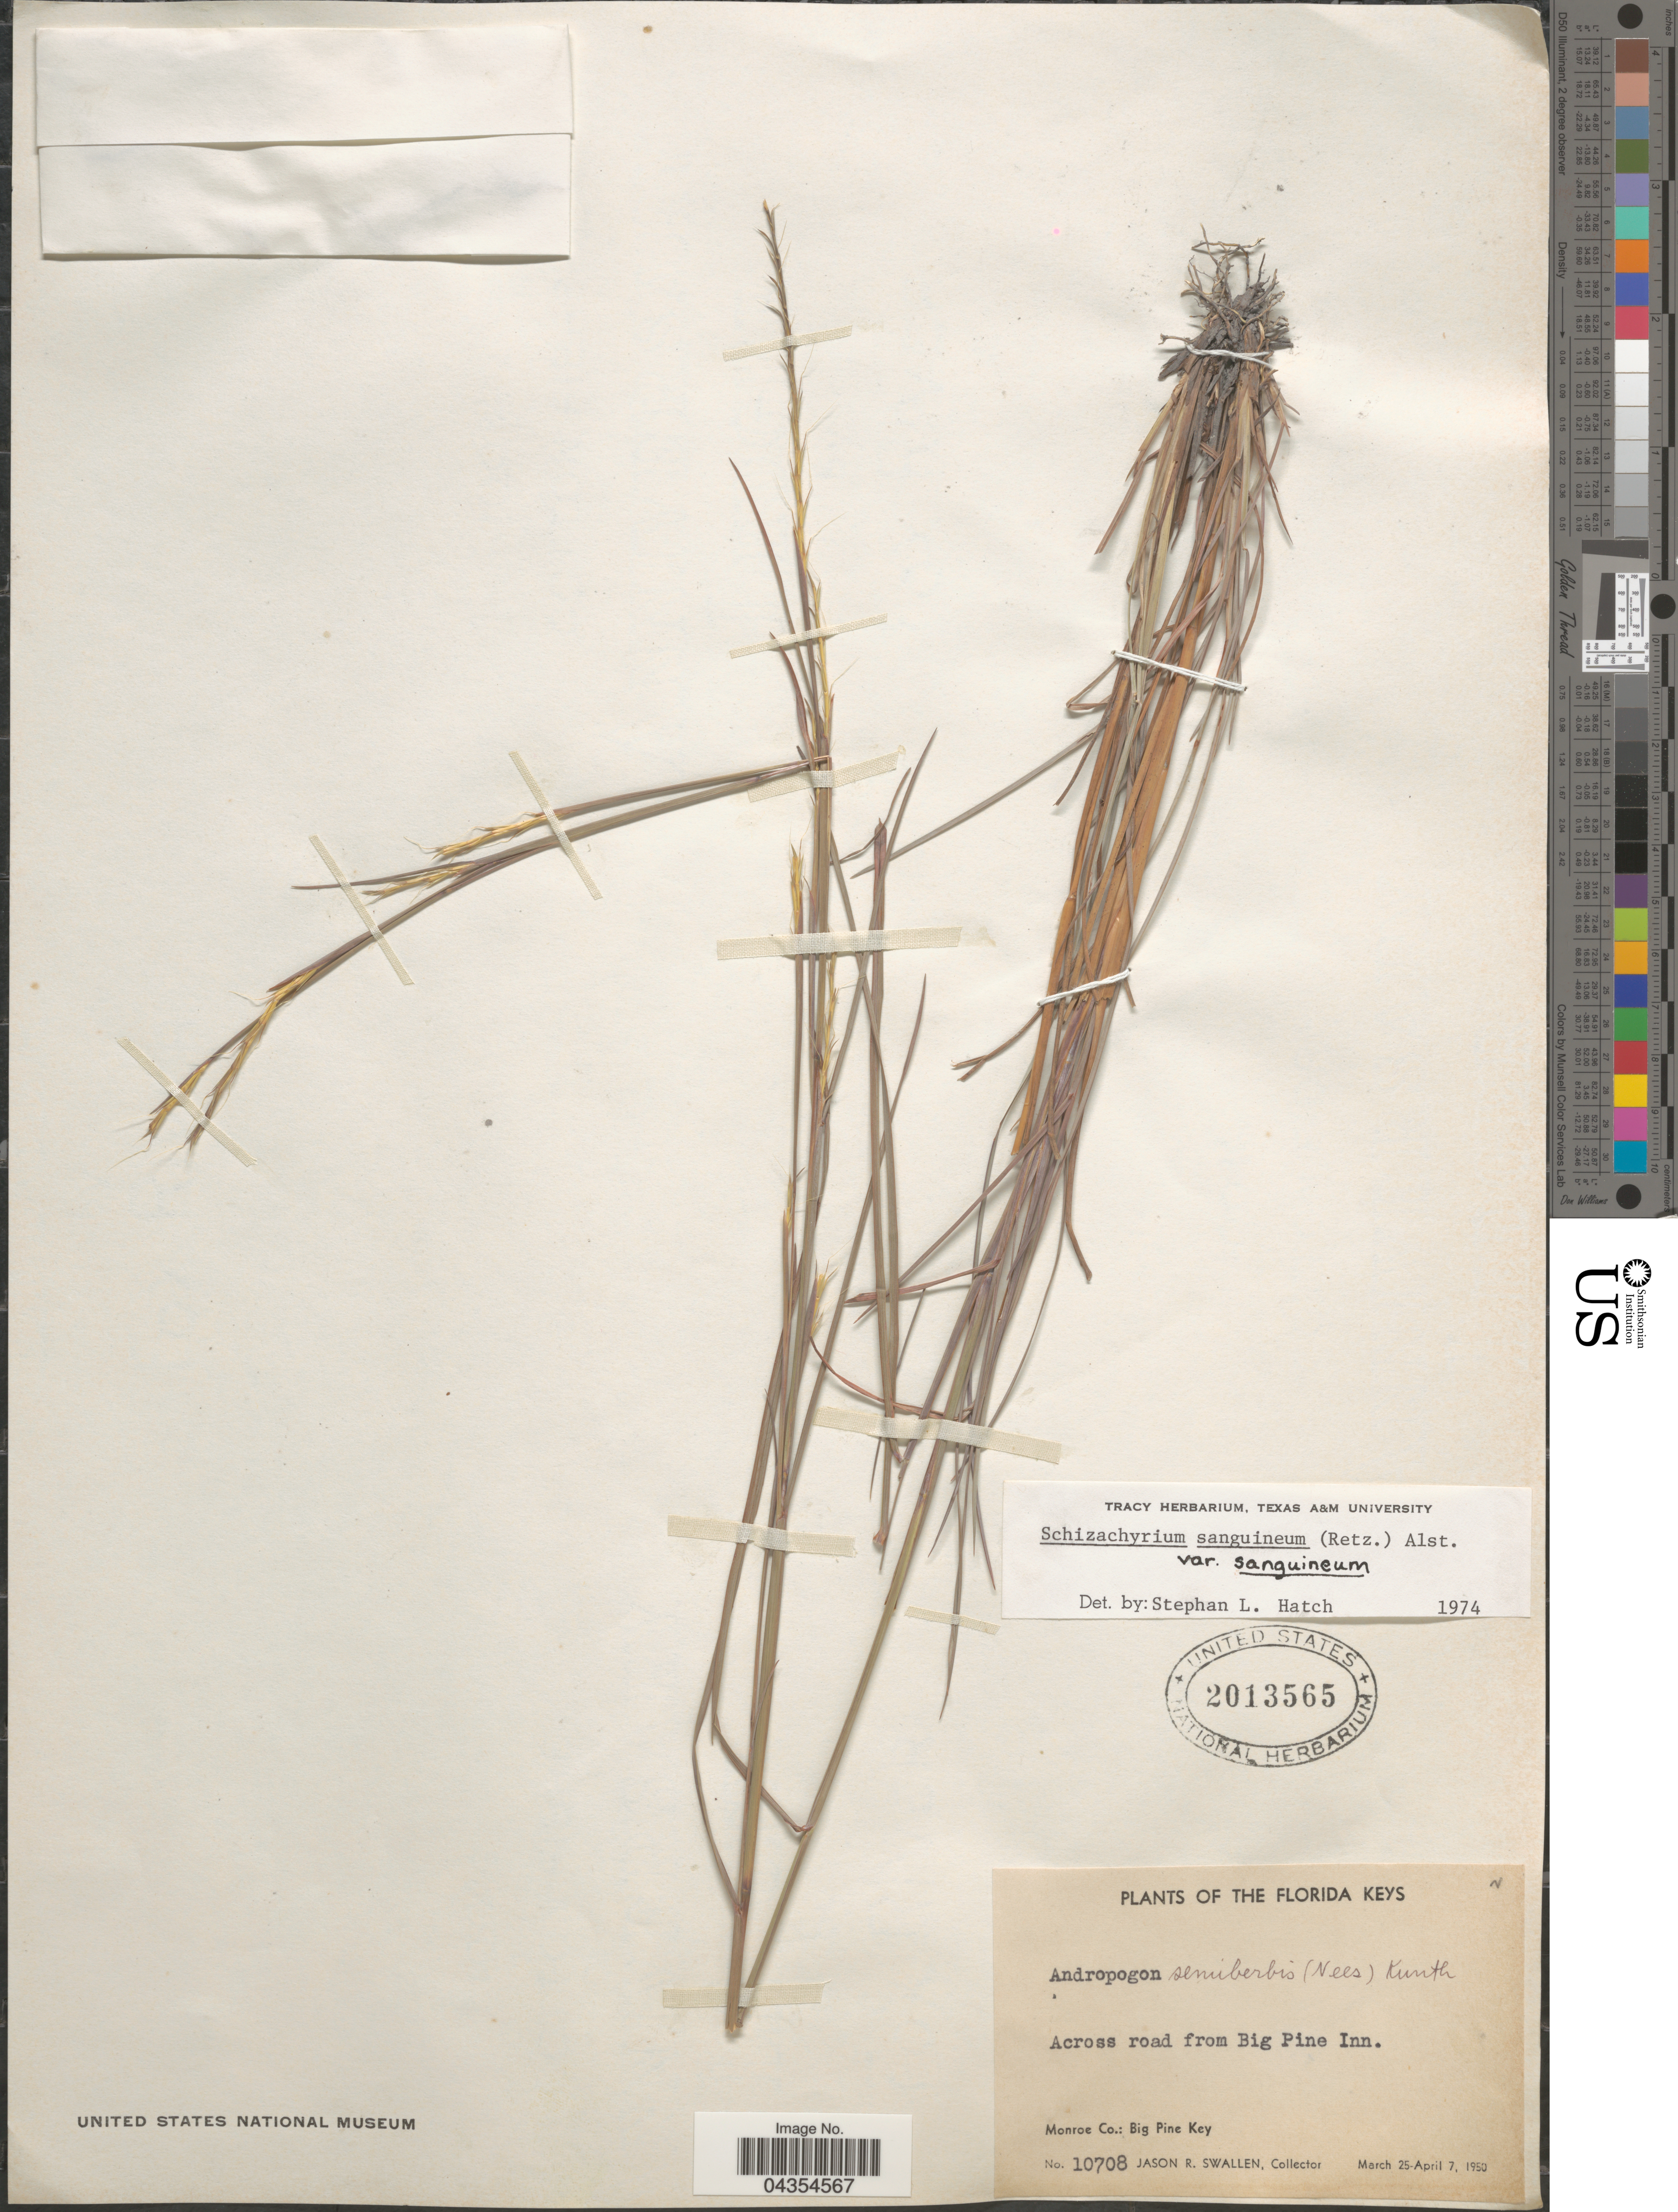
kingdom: Plantae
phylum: Tracheophyta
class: Liliopsida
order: Poales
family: Poaceae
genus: Schizachyrium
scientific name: Schizachyrium sanguineum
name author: (Retz.) Alston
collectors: J. R. Swallen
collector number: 10708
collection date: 1950-03-25/1950-04-07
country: United States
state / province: Florida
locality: The Florida Keys. Across road from Big Pine Inn. Monroe Co.: Big Pine Key.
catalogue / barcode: US 2013565